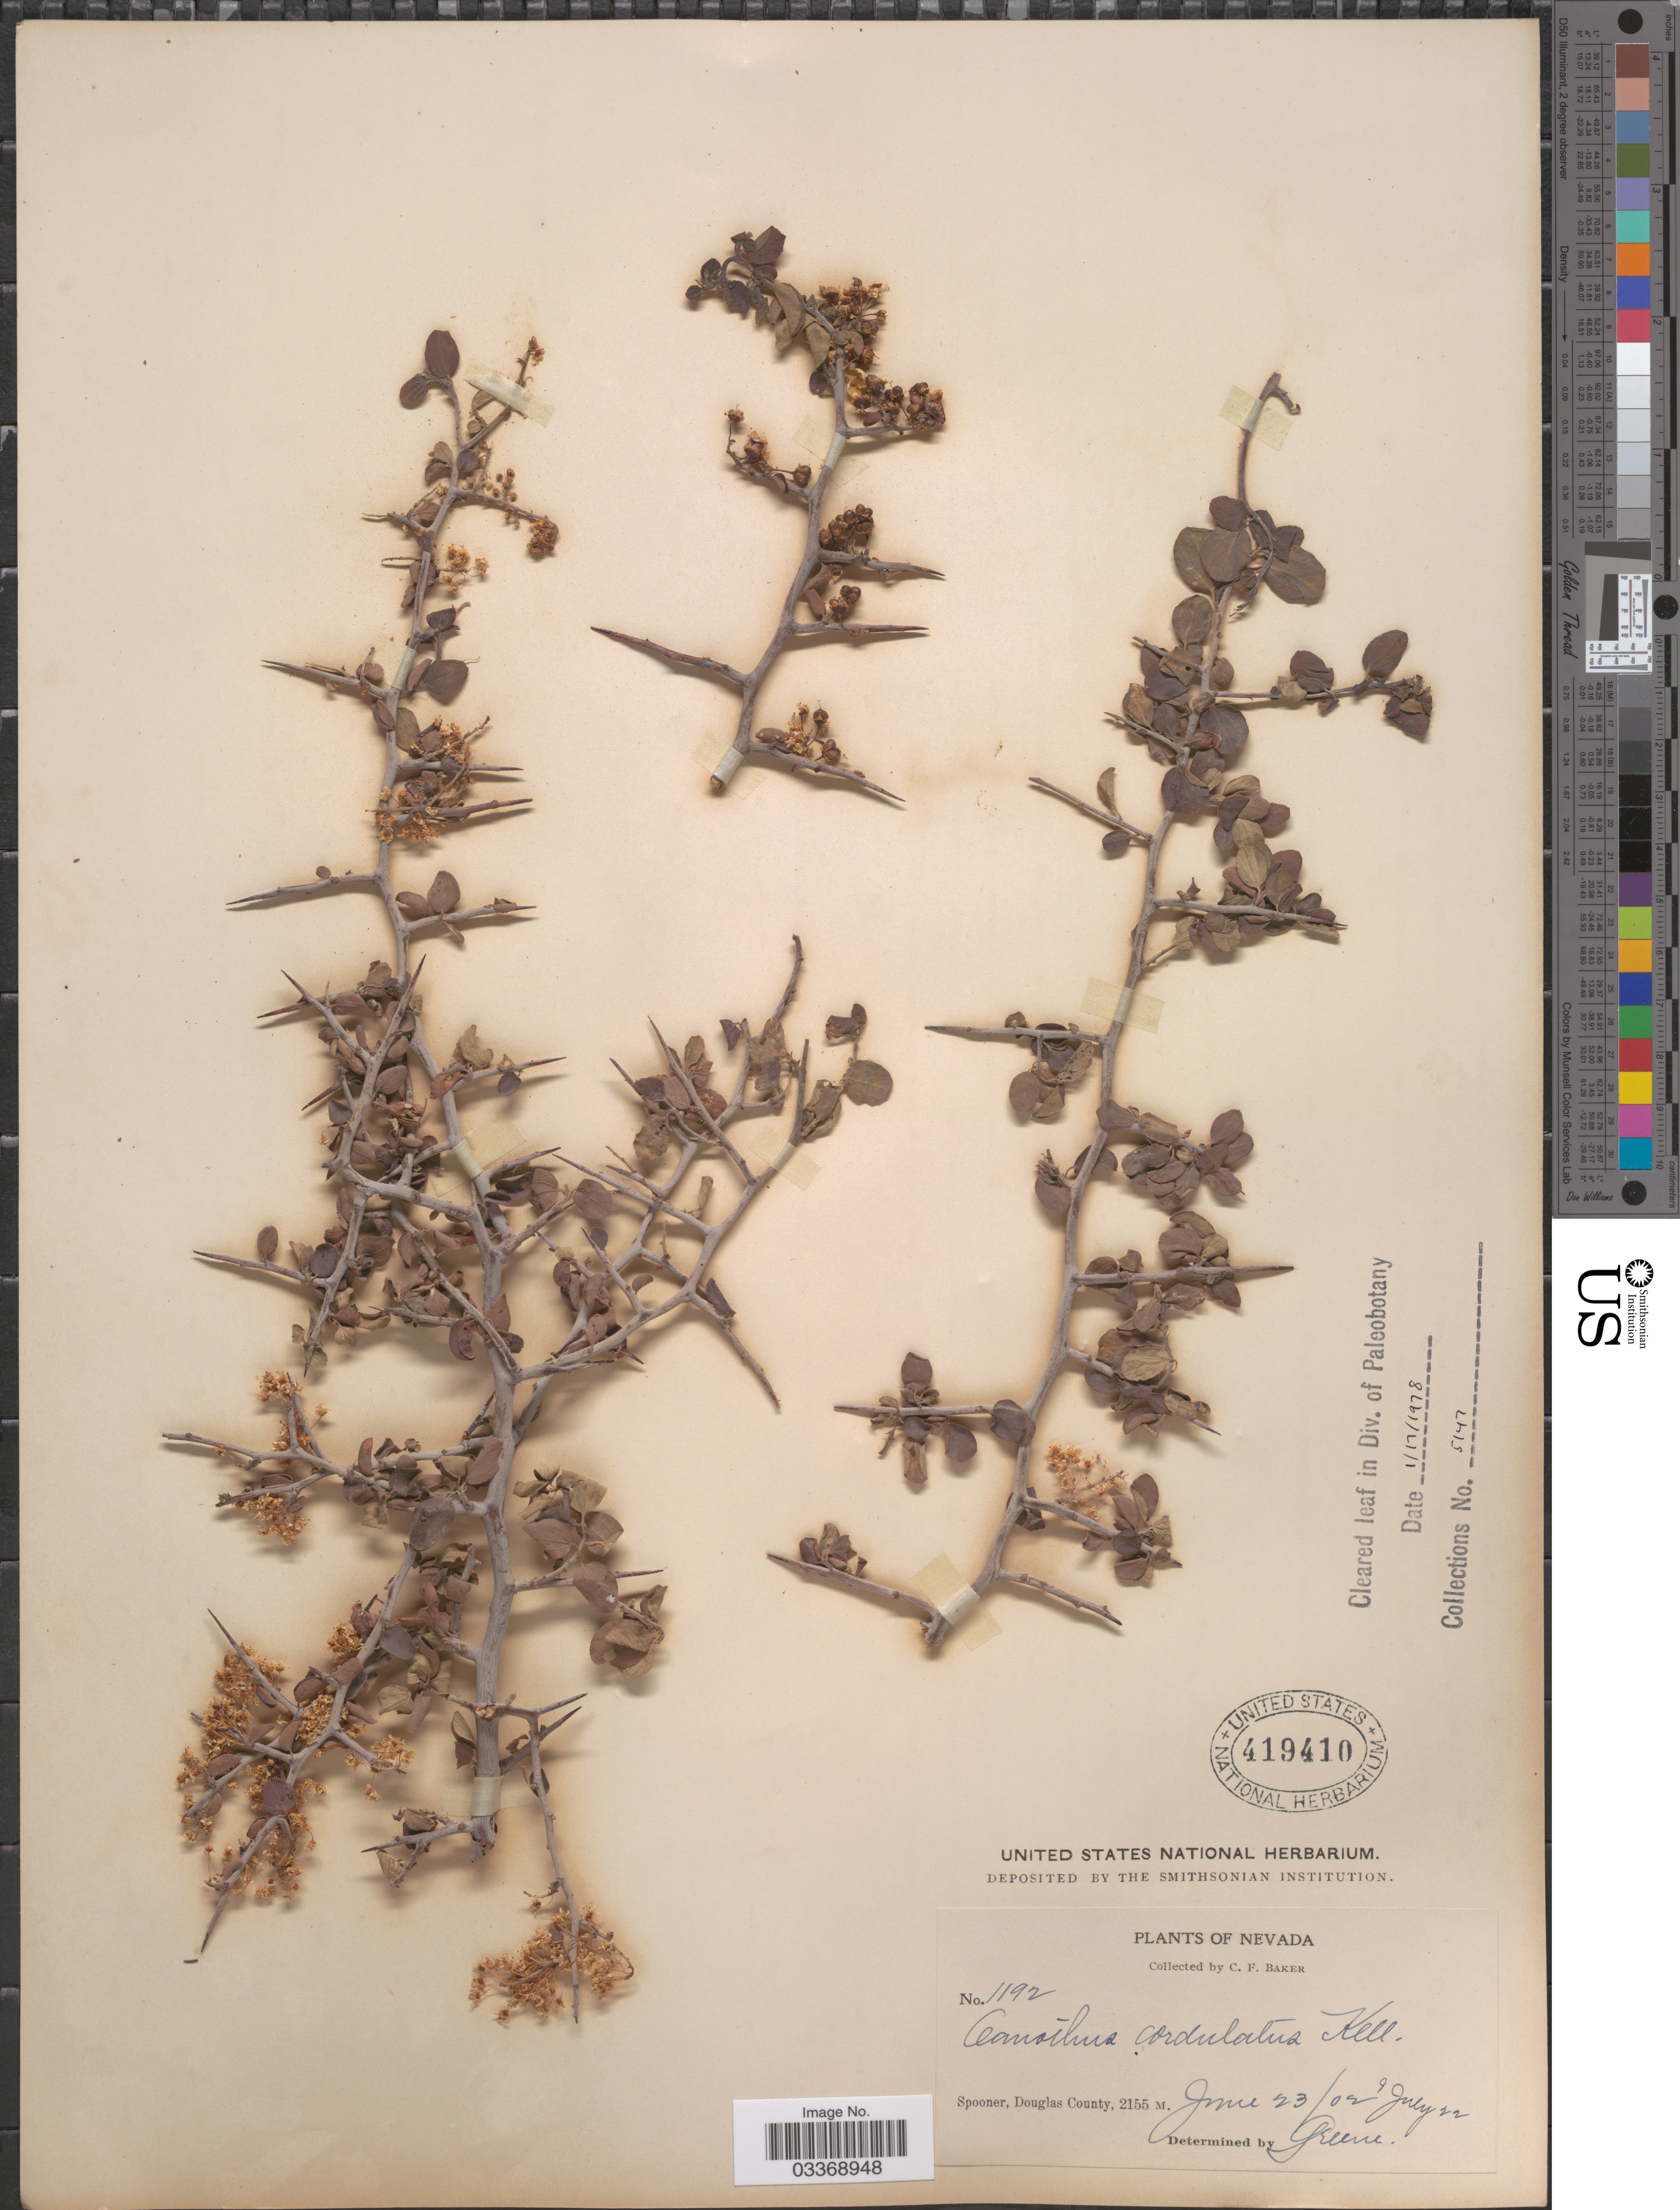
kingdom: Plantae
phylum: Tracheophyta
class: Magnoliopsida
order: Rosales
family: Rhamnaceae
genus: Ceanothus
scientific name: Ceanothus cordulatus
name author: Kellogg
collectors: C. F. Baker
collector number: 1192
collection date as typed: Transcribed d/m/y: 23/6/22 to 23/7/22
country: United States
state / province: Nevada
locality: Spooner, Douglas County.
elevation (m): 2155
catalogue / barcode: US 419410